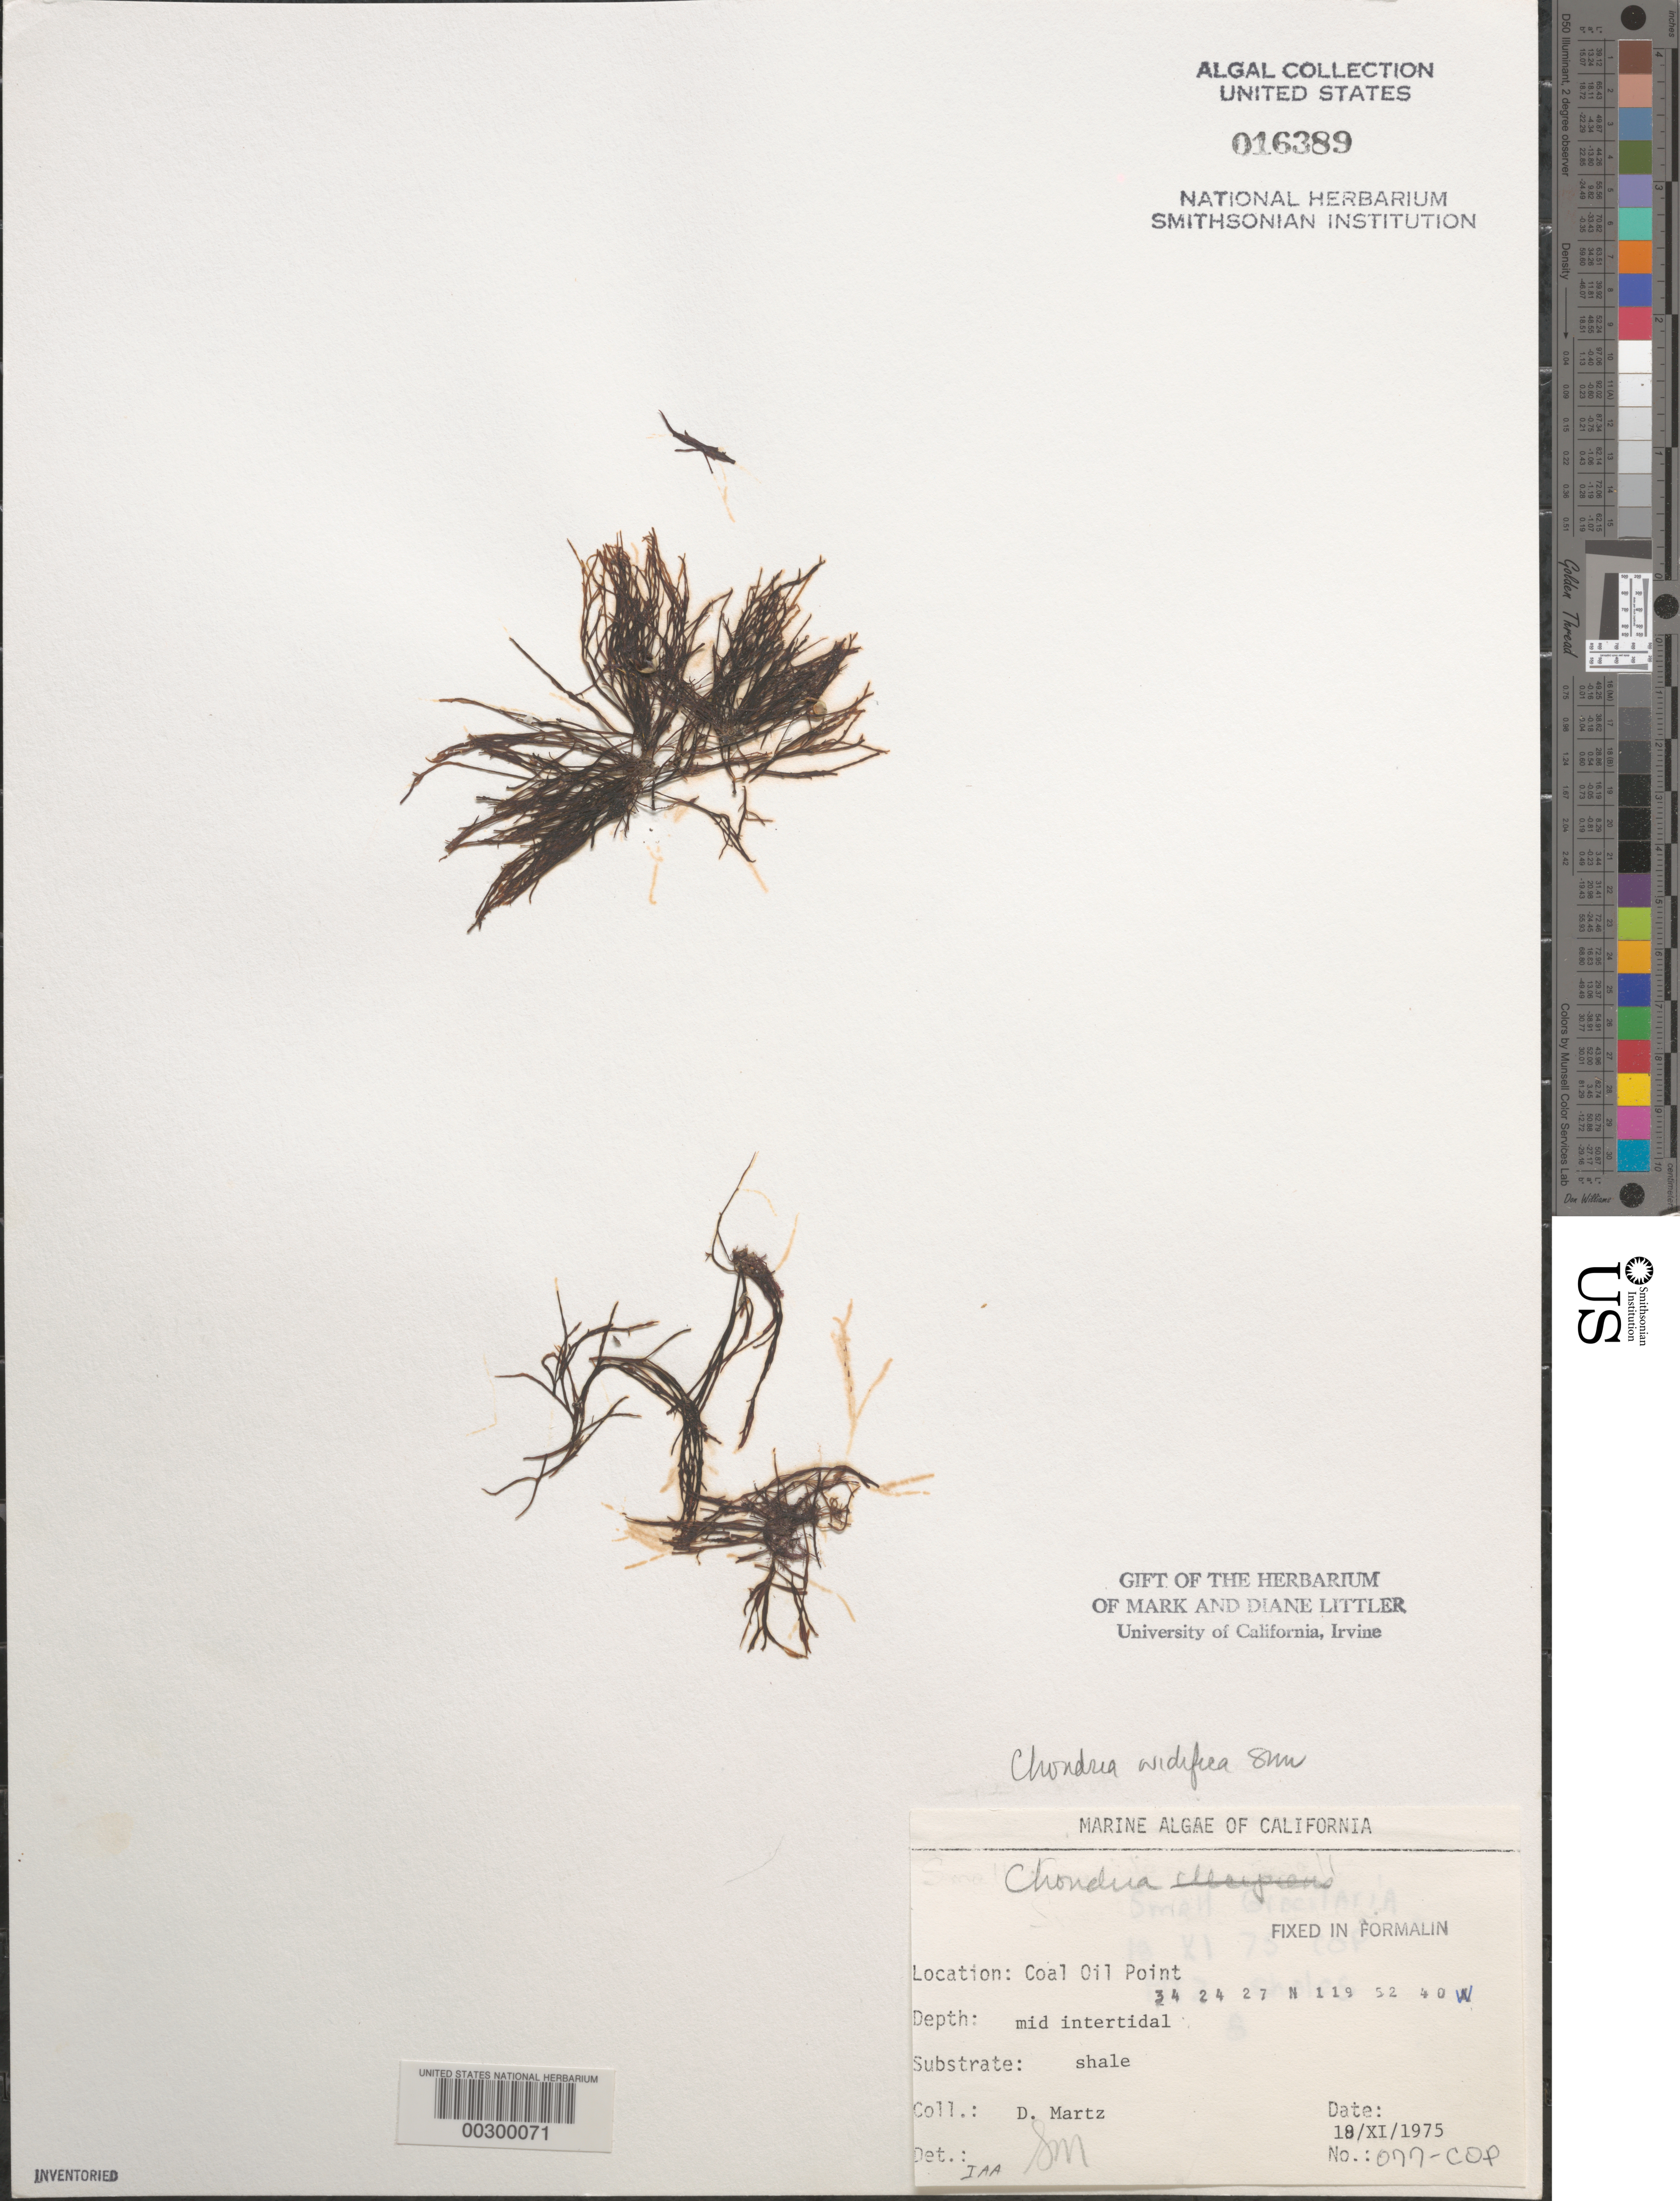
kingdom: Plantae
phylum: Rhodophyta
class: Florideophyceae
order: Ceramiales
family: Rhodomelaceae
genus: Neochondria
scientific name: Neochondria nidifica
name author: (Harvey) Sutti et al.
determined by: Algae name updating Project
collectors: D. Martz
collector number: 077-COP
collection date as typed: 18 Nov 1975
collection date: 1975-11-18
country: United States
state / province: California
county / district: Santa Barbara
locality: Coal Oil Point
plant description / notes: BLM-SOCALBIGHT Rocky Intertidal Survey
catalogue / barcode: US 16389